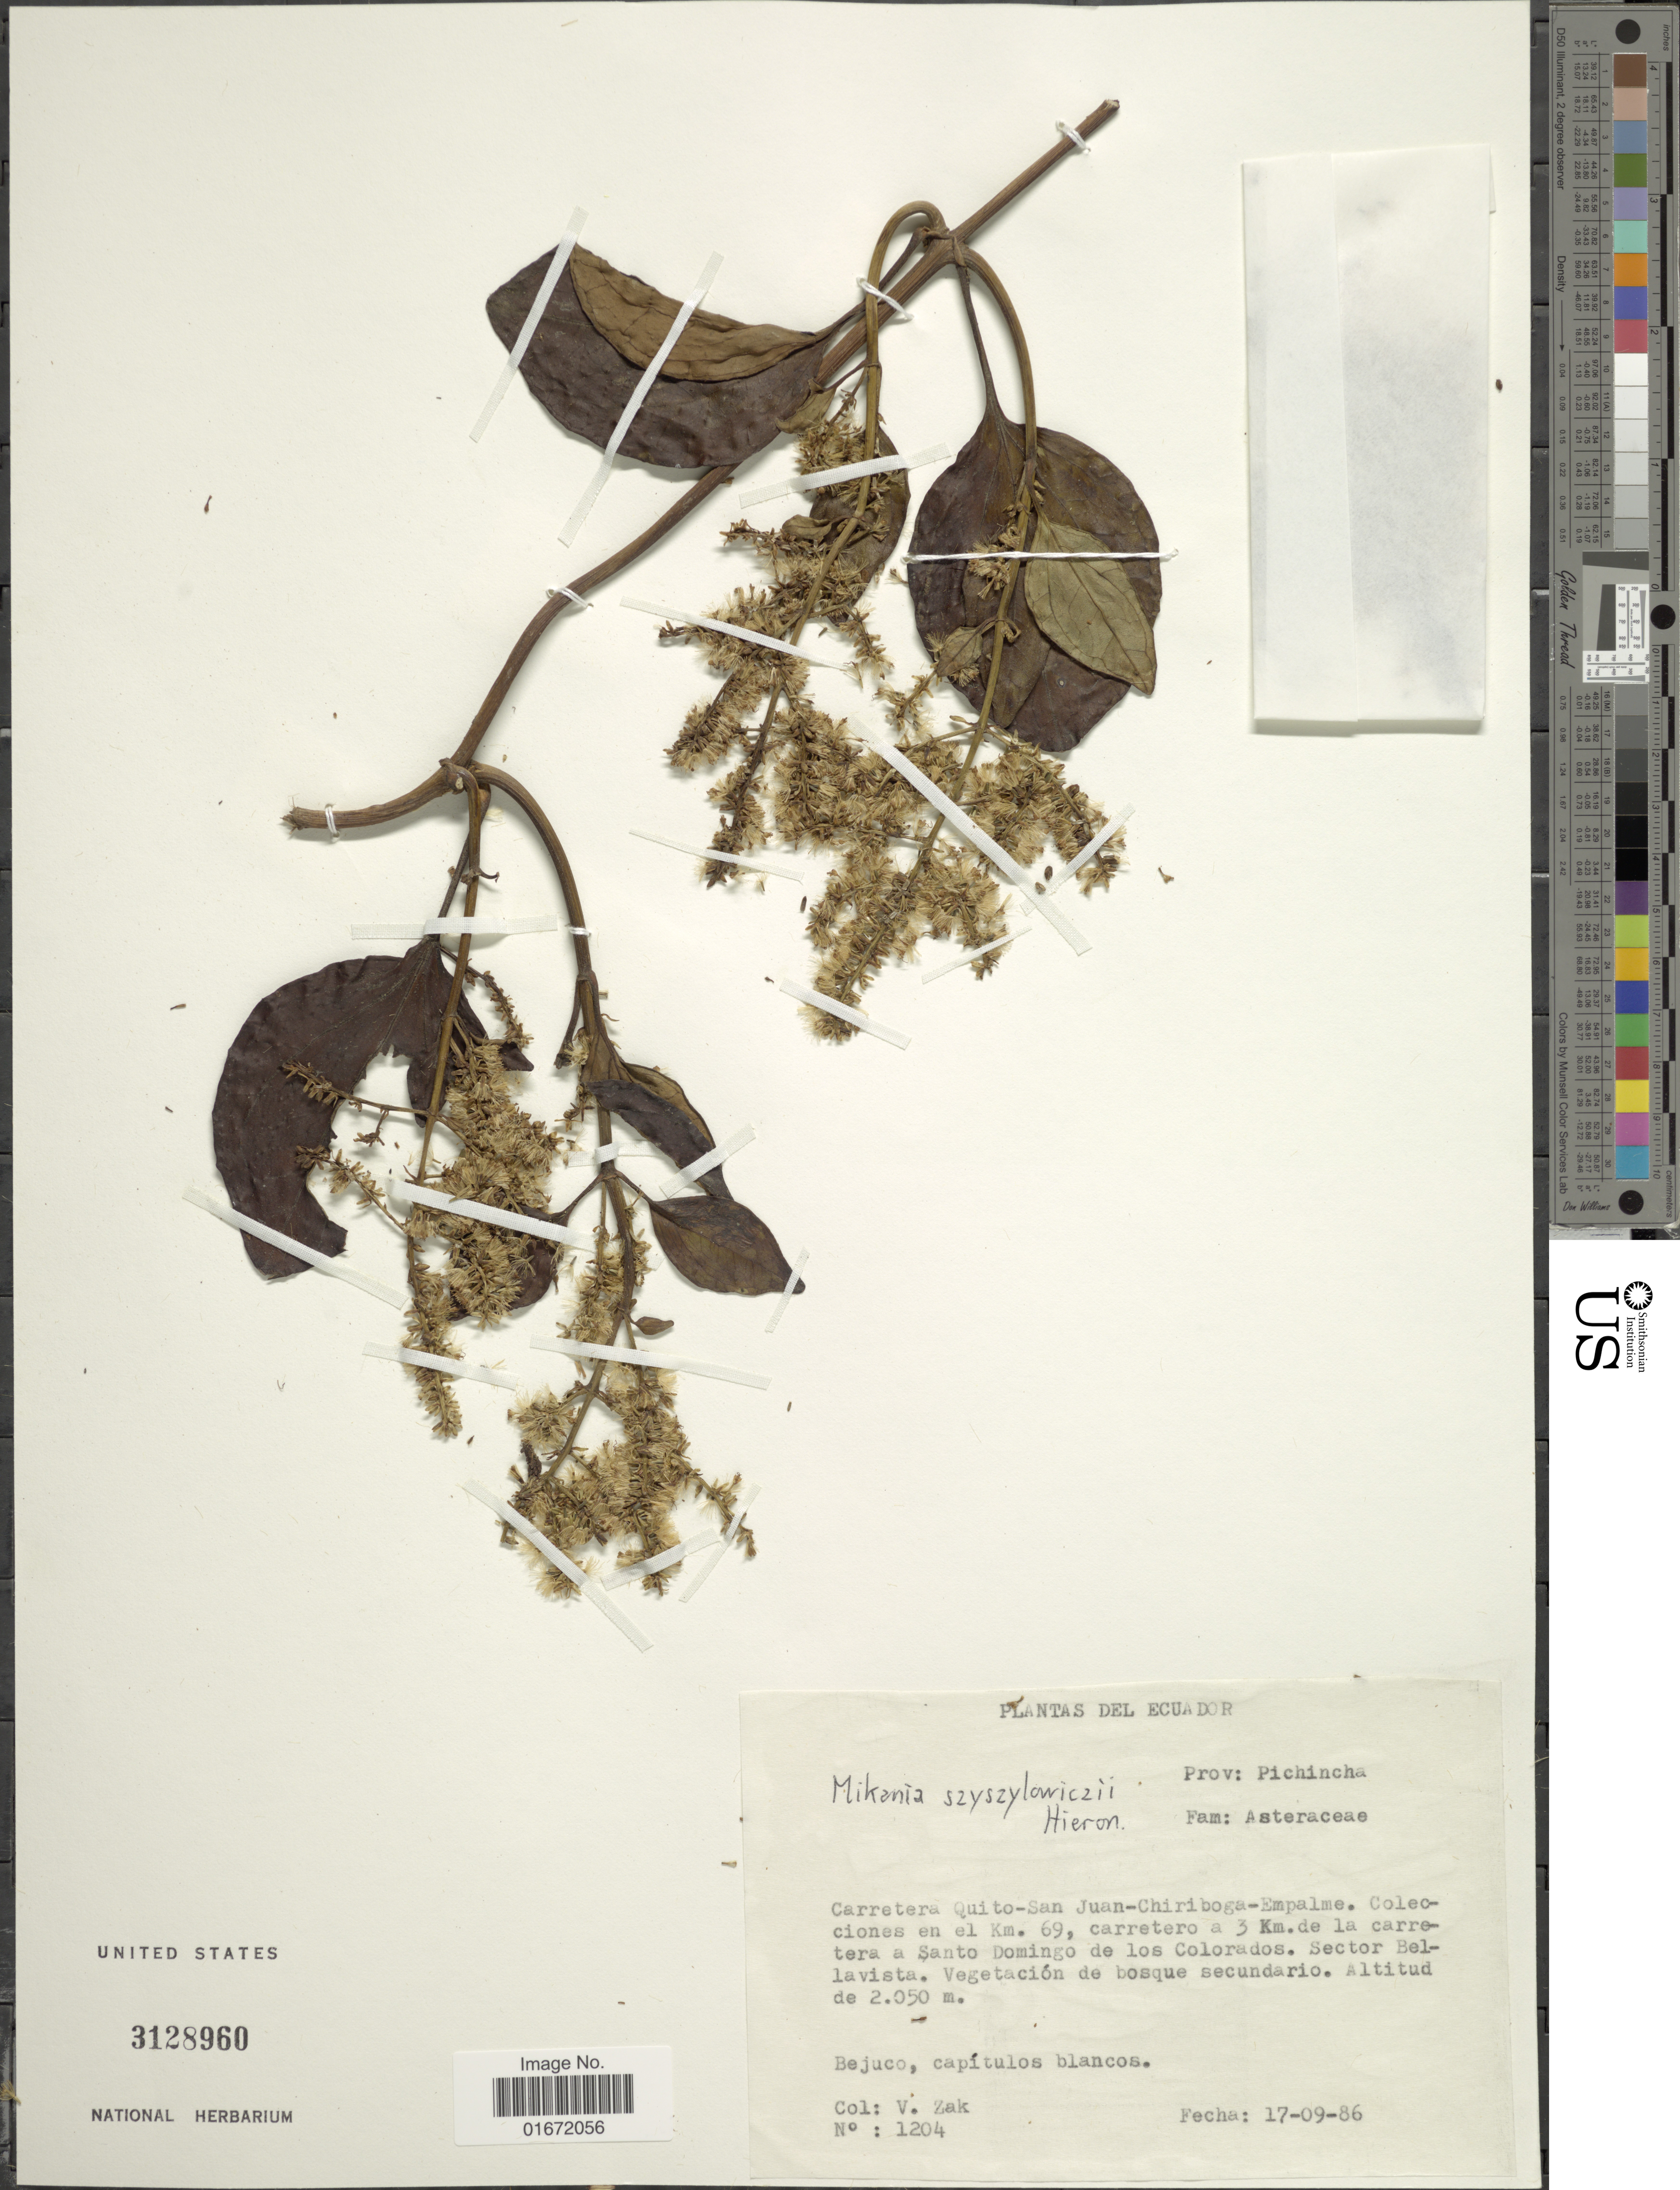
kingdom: Plantae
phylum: Tracheophyta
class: Magnoliopsida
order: Asterales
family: Asteraceae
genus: Mikania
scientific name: Mikania szyszylowiczii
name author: Hieron.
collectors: V. Zak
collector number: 1204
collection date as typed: Transcribed d/m/y: 17/9/86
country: Ecuador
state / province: Pichincha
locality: Prov: Pichincha. Carretera Quito-San Juan-Chiriboga-Empalme. Colecciones en el Km. 69, carretero a 3 Km. de la carretera a Santo Domingo de los Colorados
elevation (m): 2050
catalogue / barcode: US 3128960